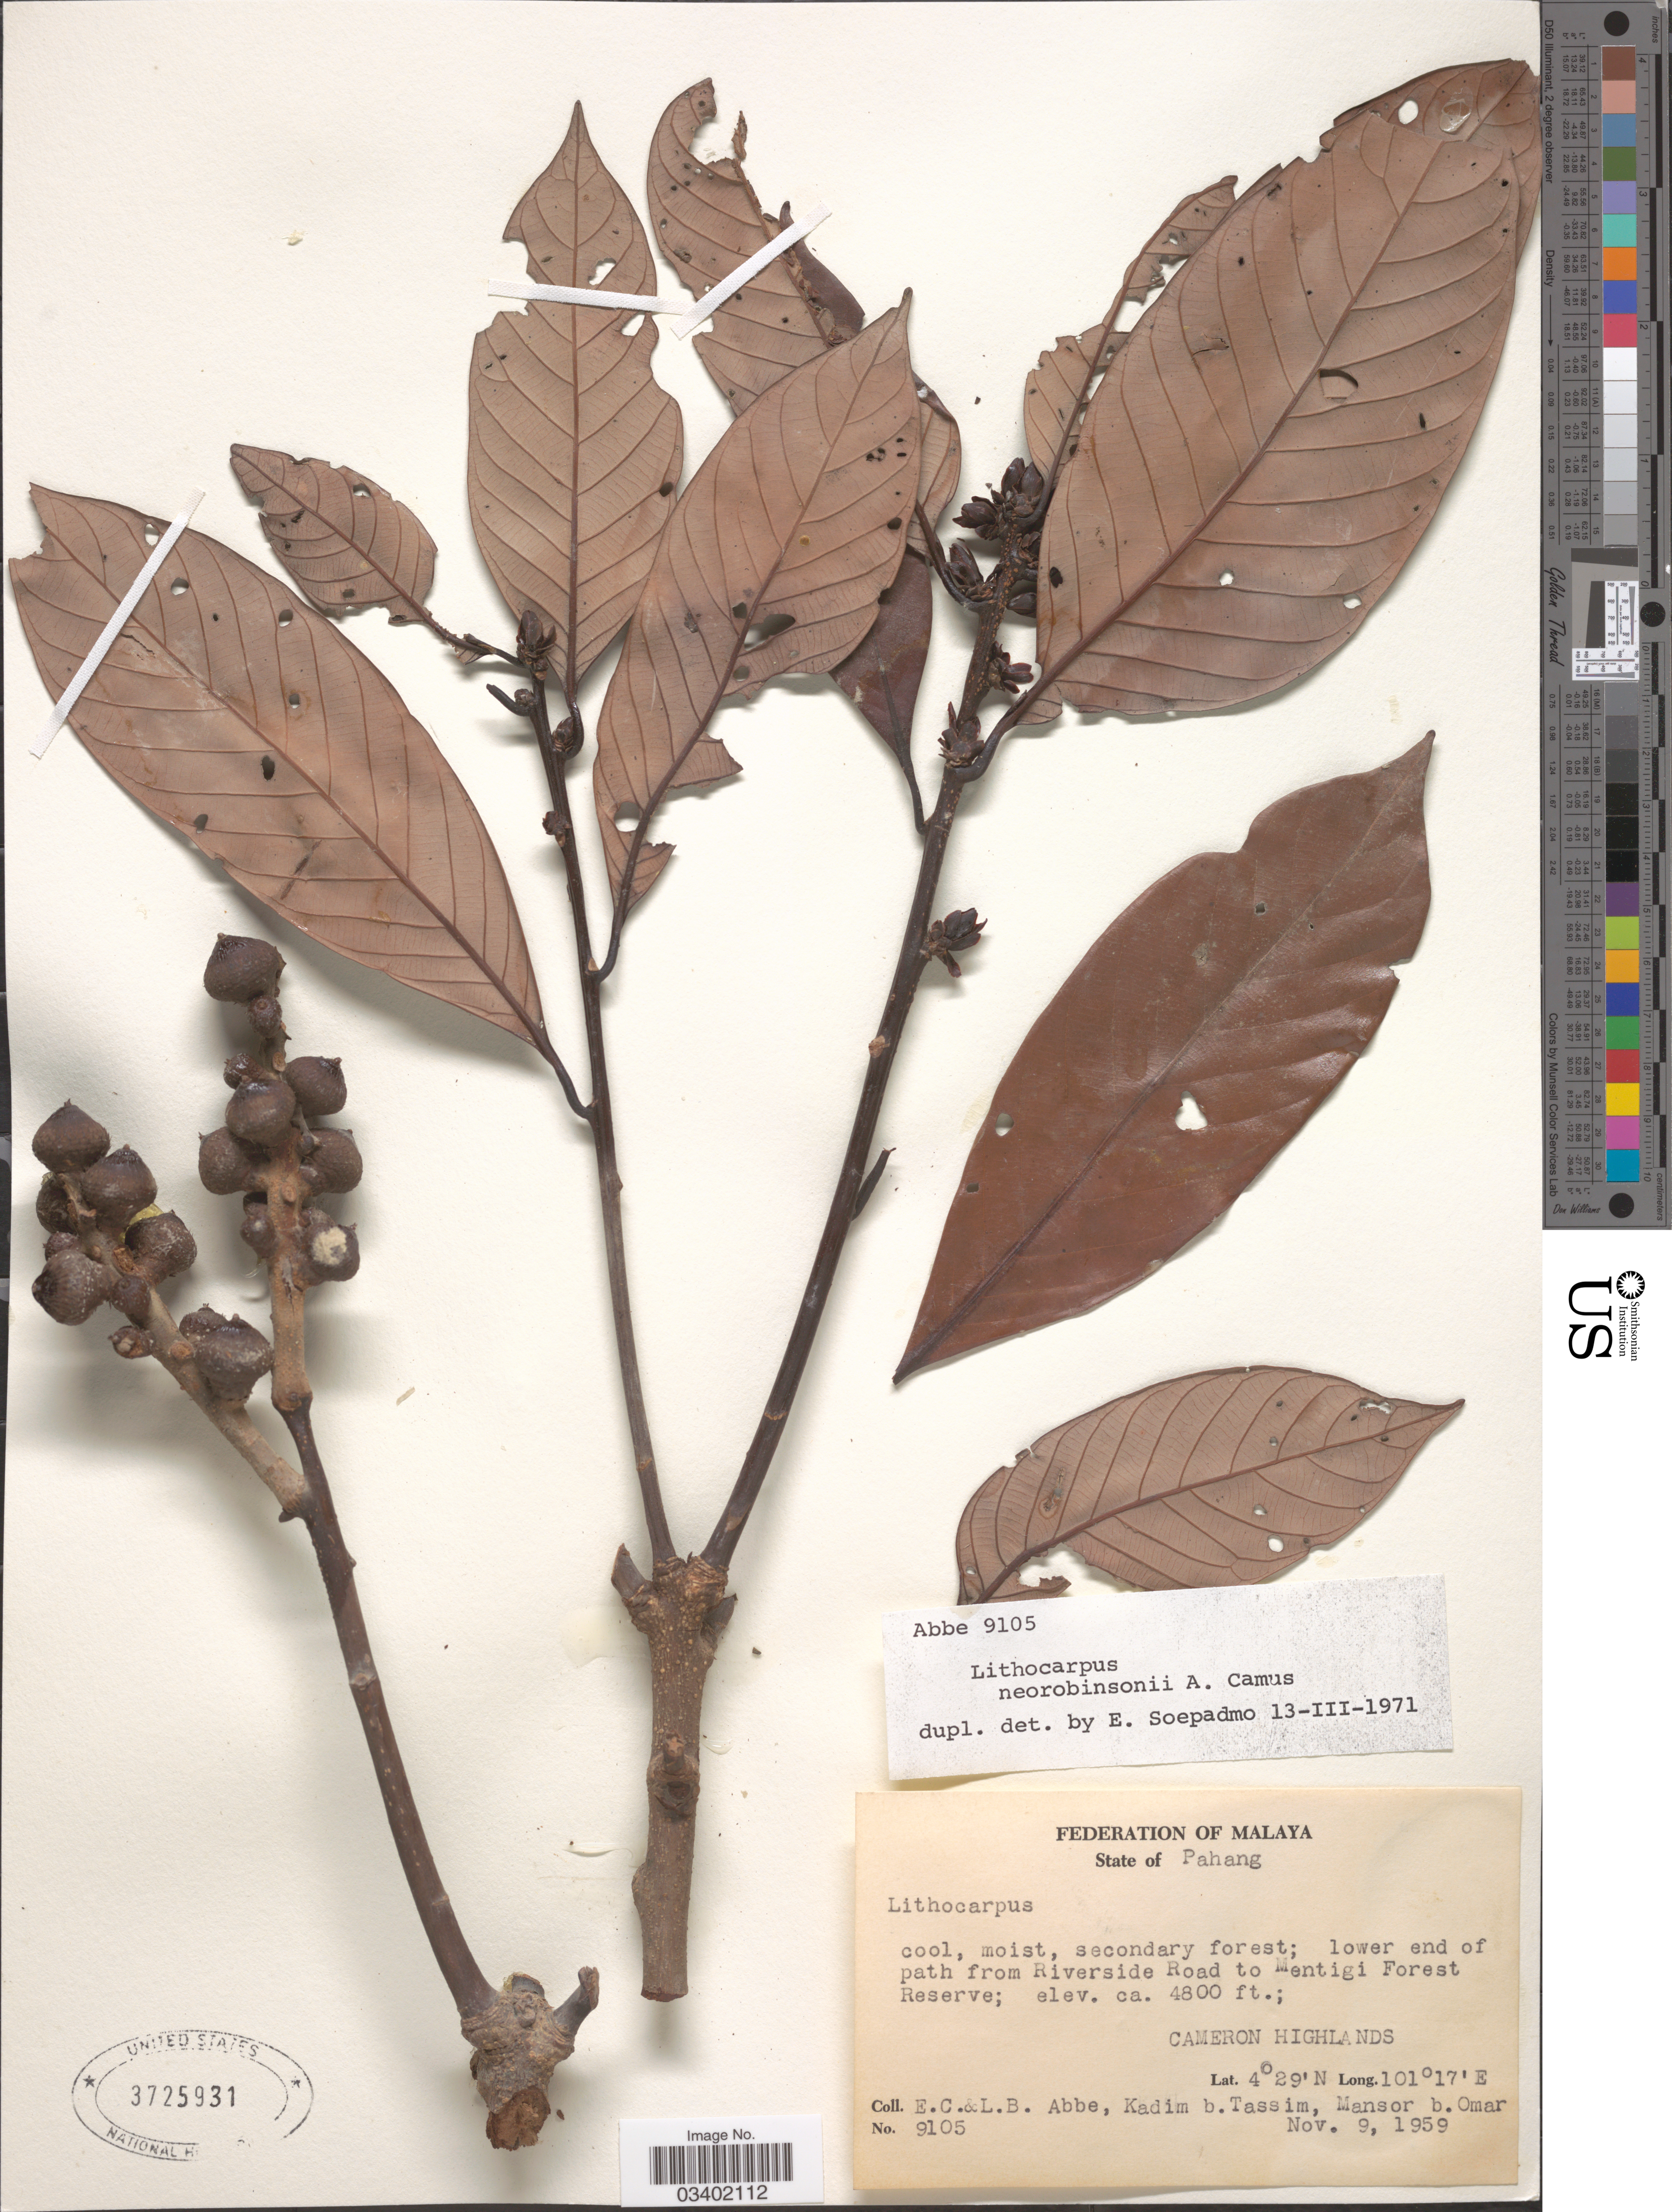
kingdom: Plantae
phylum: Tracheophyta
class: Magnoliopsida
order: Fagales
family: Fagaceae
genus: Lithocarpus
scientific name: Lithocarpus neorobinsonii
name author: A. Camus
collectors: E. C. Abbe, L. B. Abbe, K. Tassim & M. Omar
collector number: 9105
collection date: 1959-11-09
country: Malaysia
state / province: Pahang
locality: Federation of Malaya. Lower end of path from Riverside Road to Mentigi Forest Reserve; Cameron Highlands.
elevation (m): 1463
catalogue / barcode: US 3725931